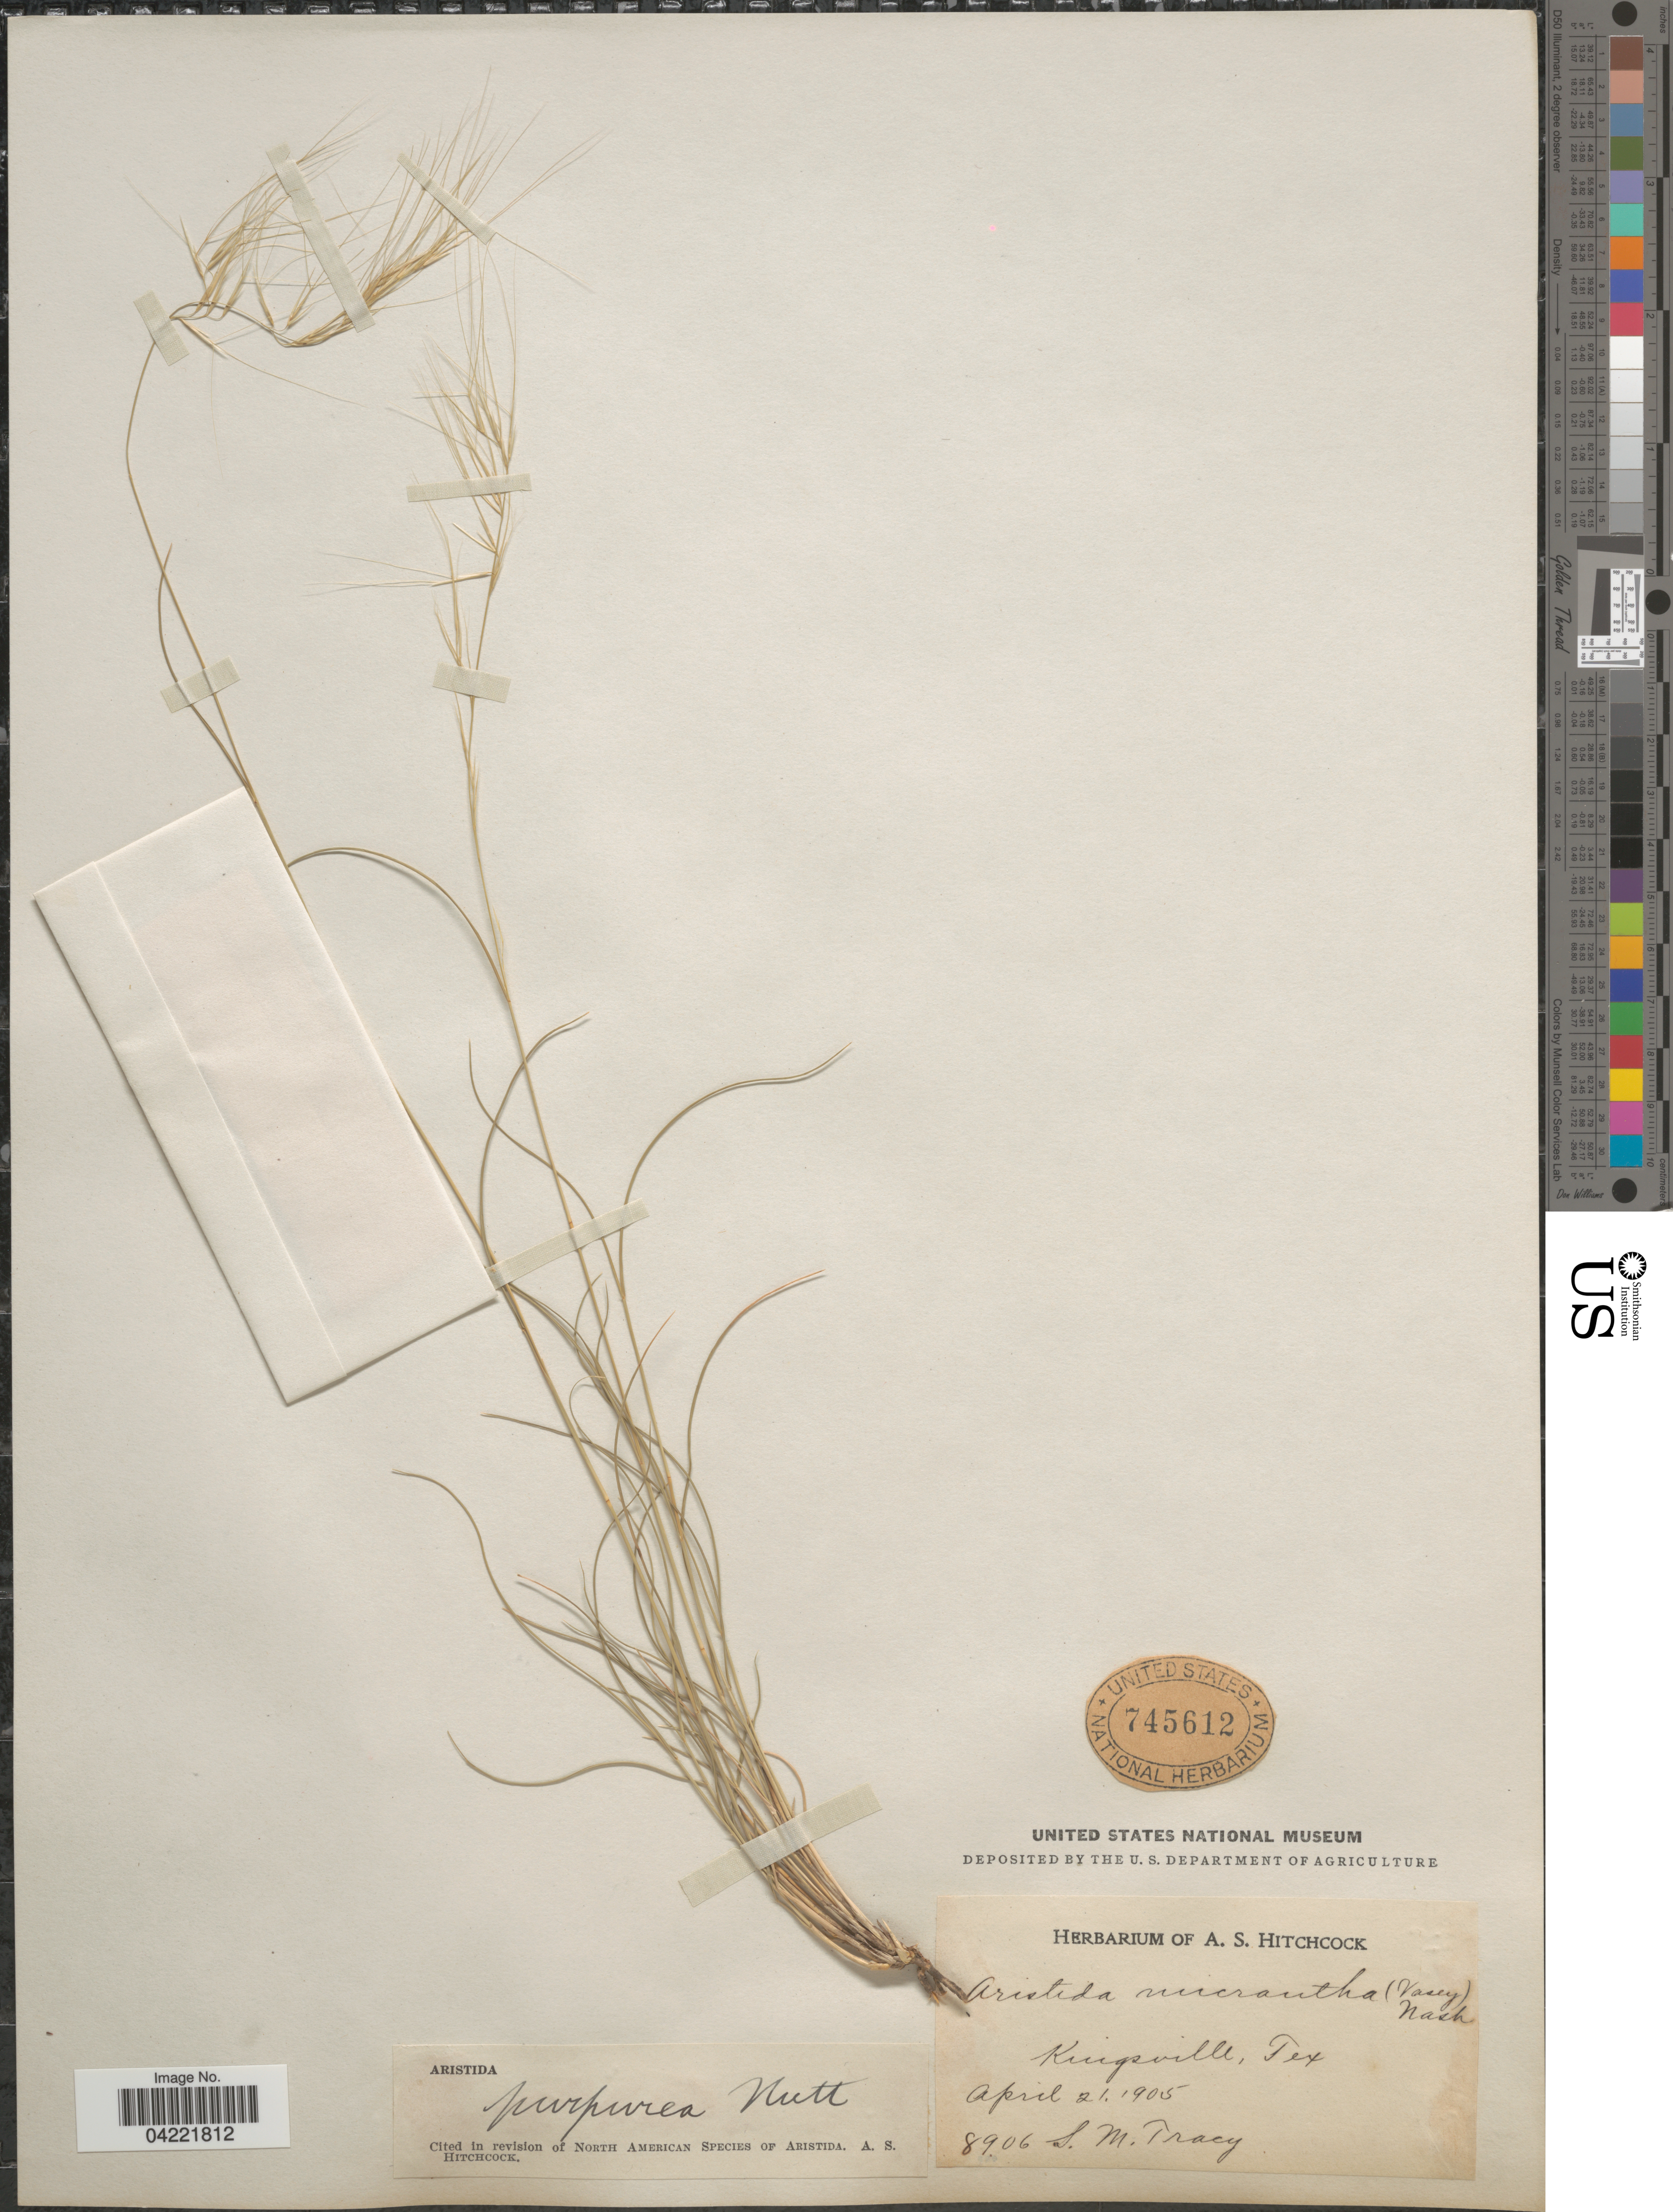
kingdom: Plantae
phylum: Tracheophyta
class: Liliopsida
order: Poales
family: Poaceae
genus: Aristida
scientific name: Aristida purpurea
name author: Nutt.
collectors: S. M. Tracy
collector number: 8906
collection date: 1905-04-21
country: United States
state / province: Texas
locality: Kingsville.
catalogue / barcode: US 745612